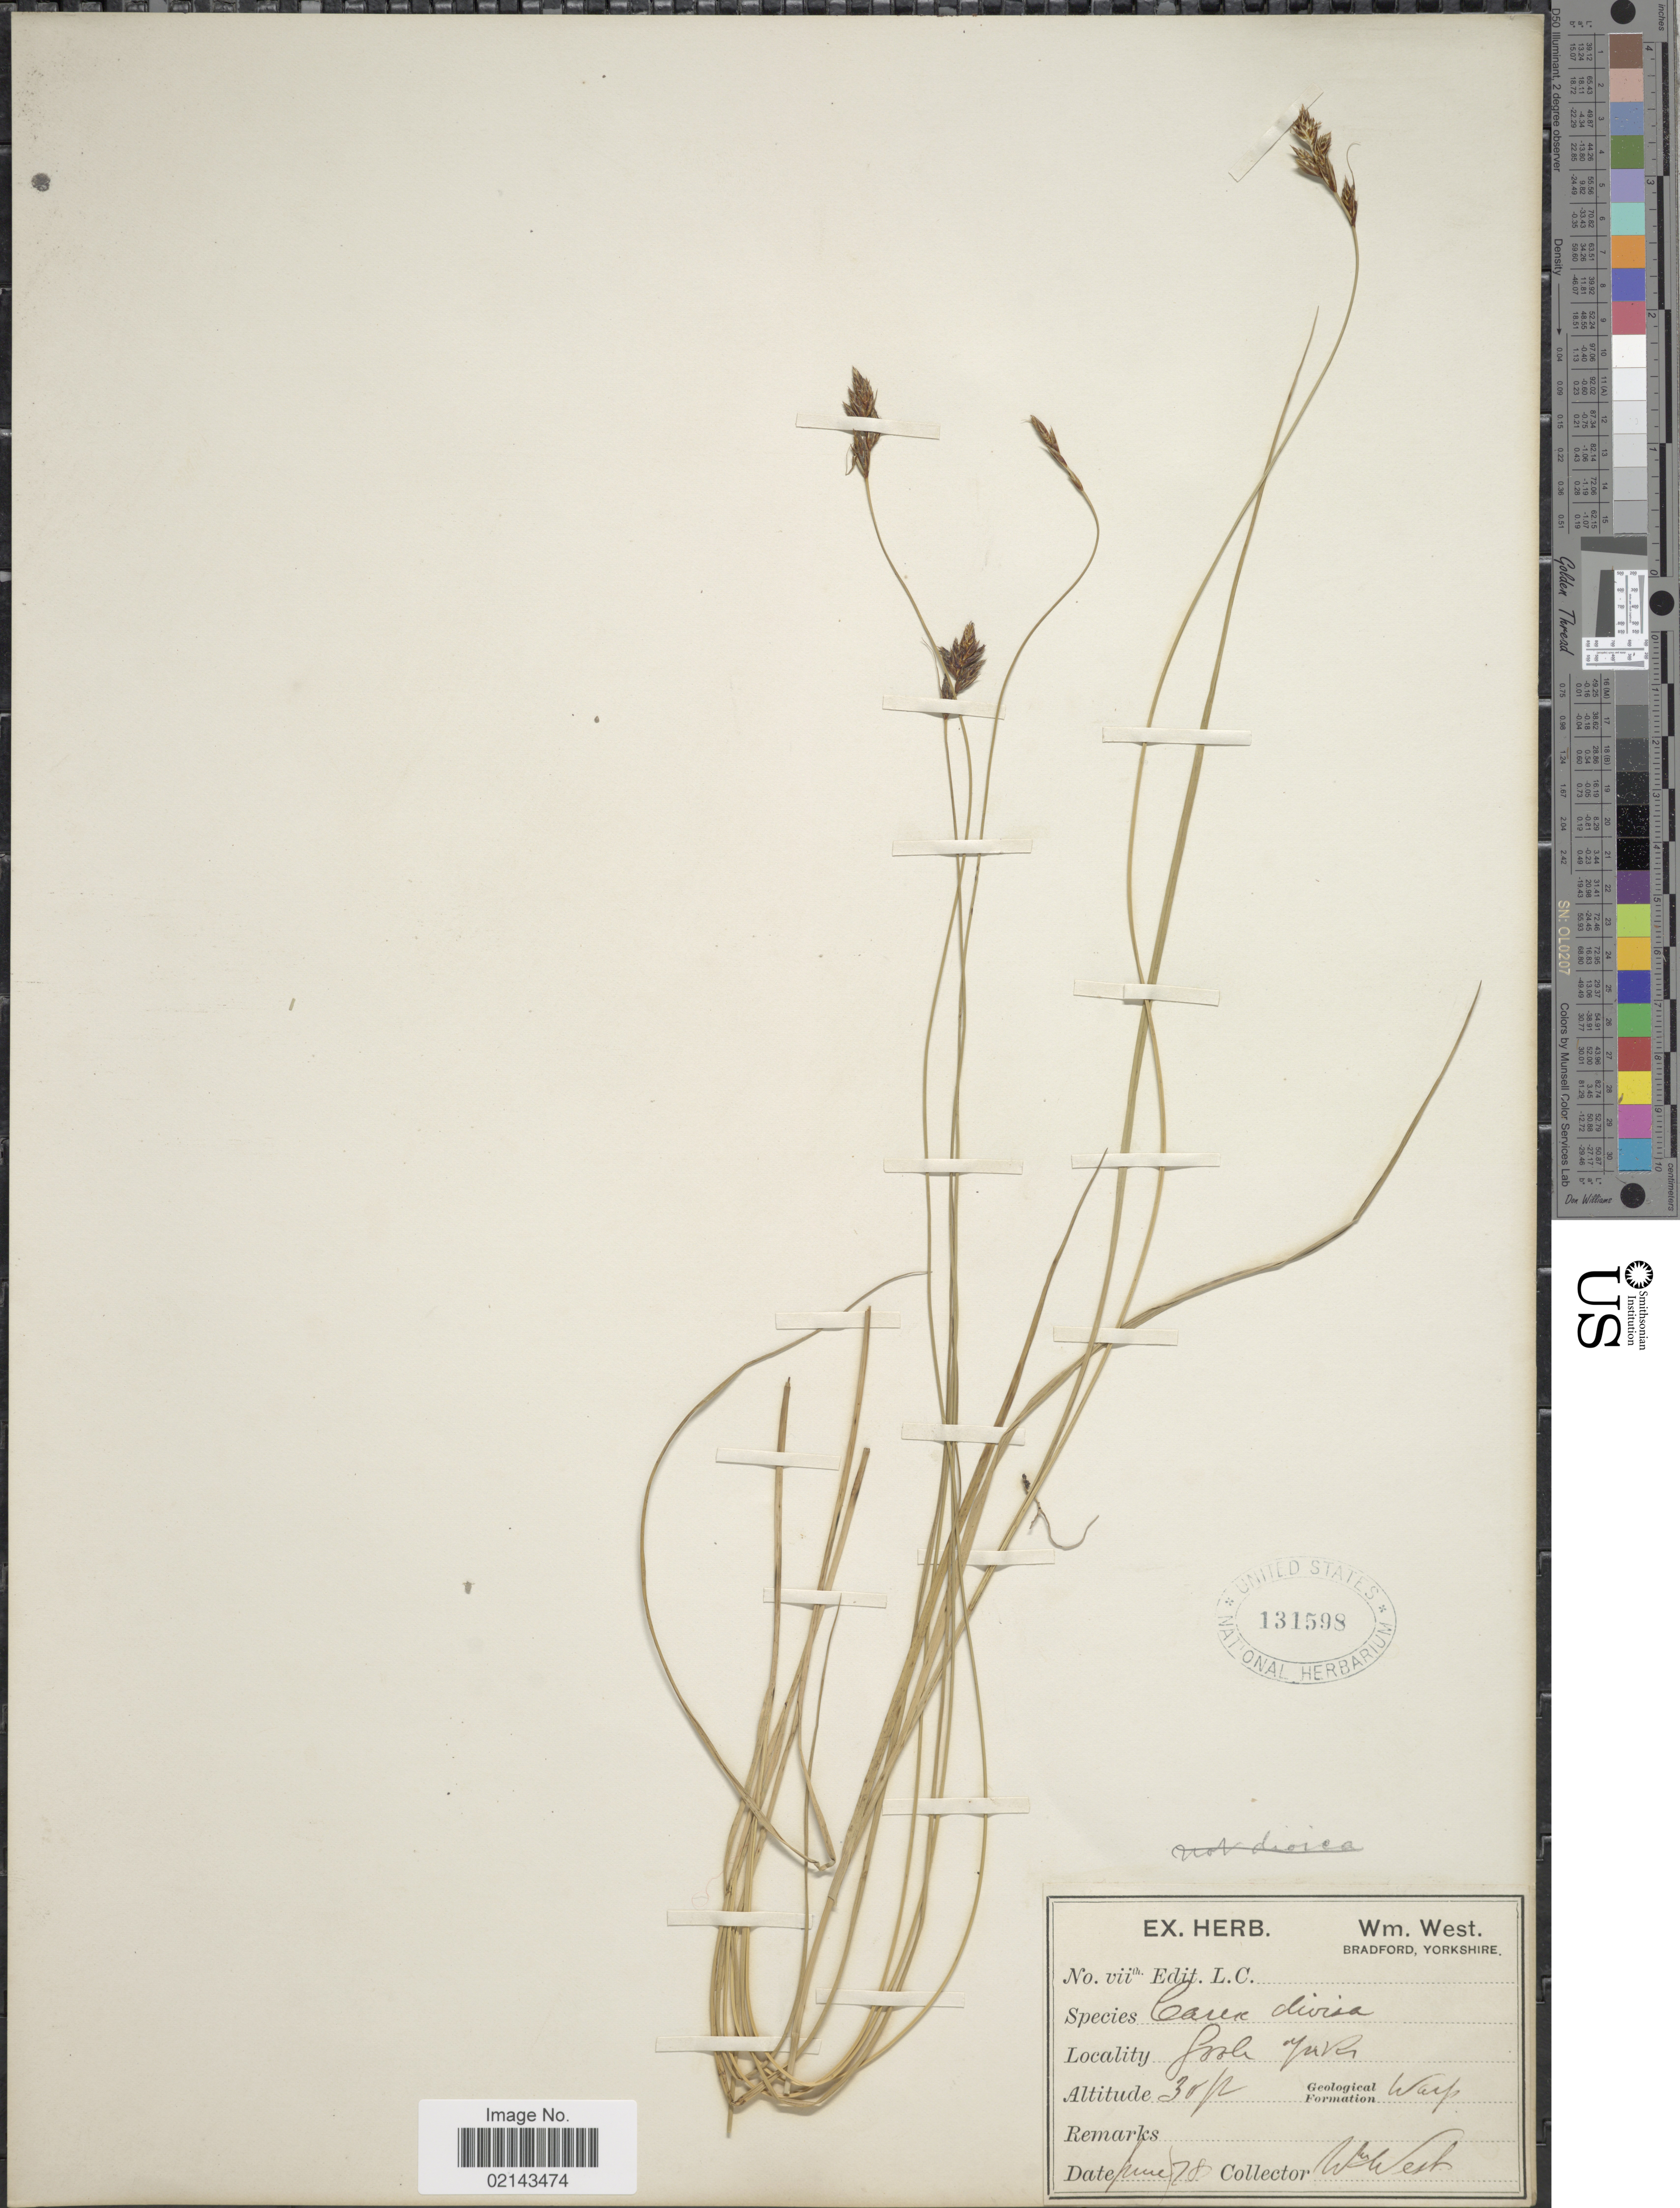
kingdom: Plantae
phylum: Tracheophyta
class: Liliopsida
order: Poales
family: Cyperaceae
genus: Carex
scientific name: Carex divisa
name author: Huds.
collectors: W. West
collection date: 1878-06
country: United Kingdom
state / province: England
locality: Goole, York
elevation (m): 9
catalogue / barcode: US 131598